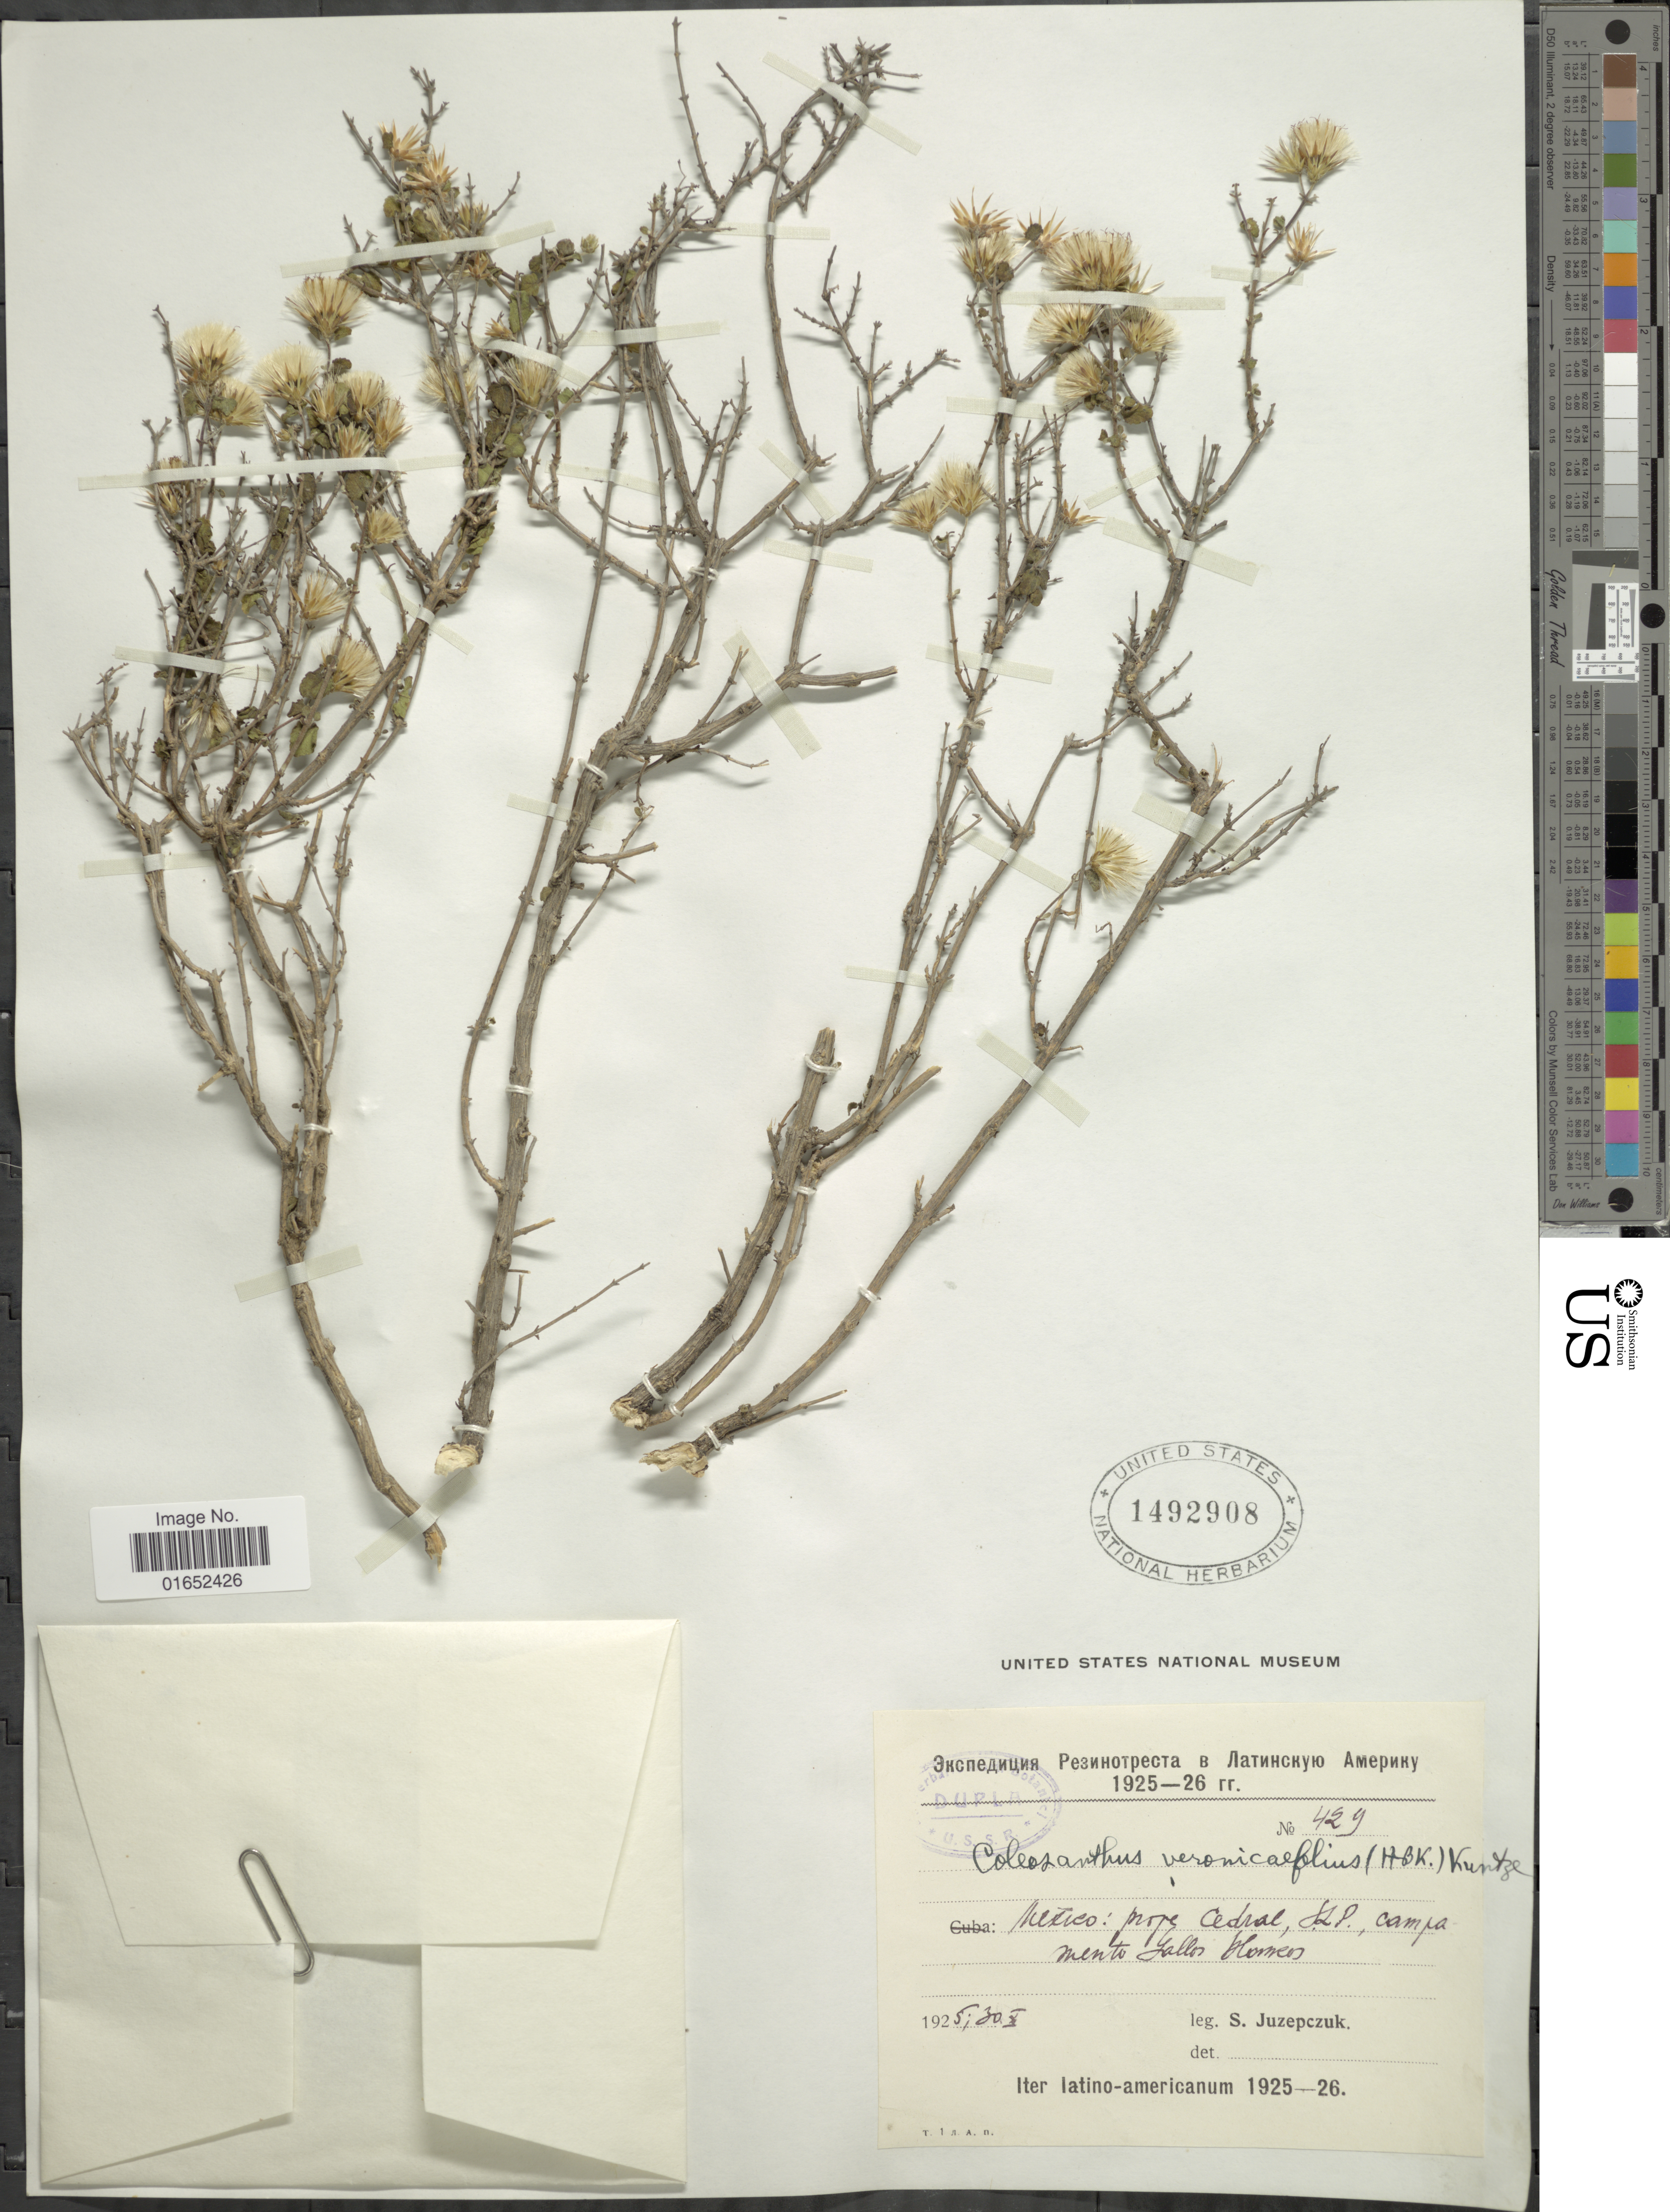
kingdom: Plantae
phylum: Tracheophyta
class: Magnoliopsida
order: Asterales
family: Asteraceae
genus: Brickellia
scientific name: Brickellia veronicaefolia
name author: (Kunth) A. Gray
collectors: S. V. Juzepczuk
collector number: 429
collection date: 1925-10-30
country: Mexico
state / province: San Luis Potosí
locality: Prope Cedral, campamento Gallos Blancos.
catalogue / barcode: US 1492908